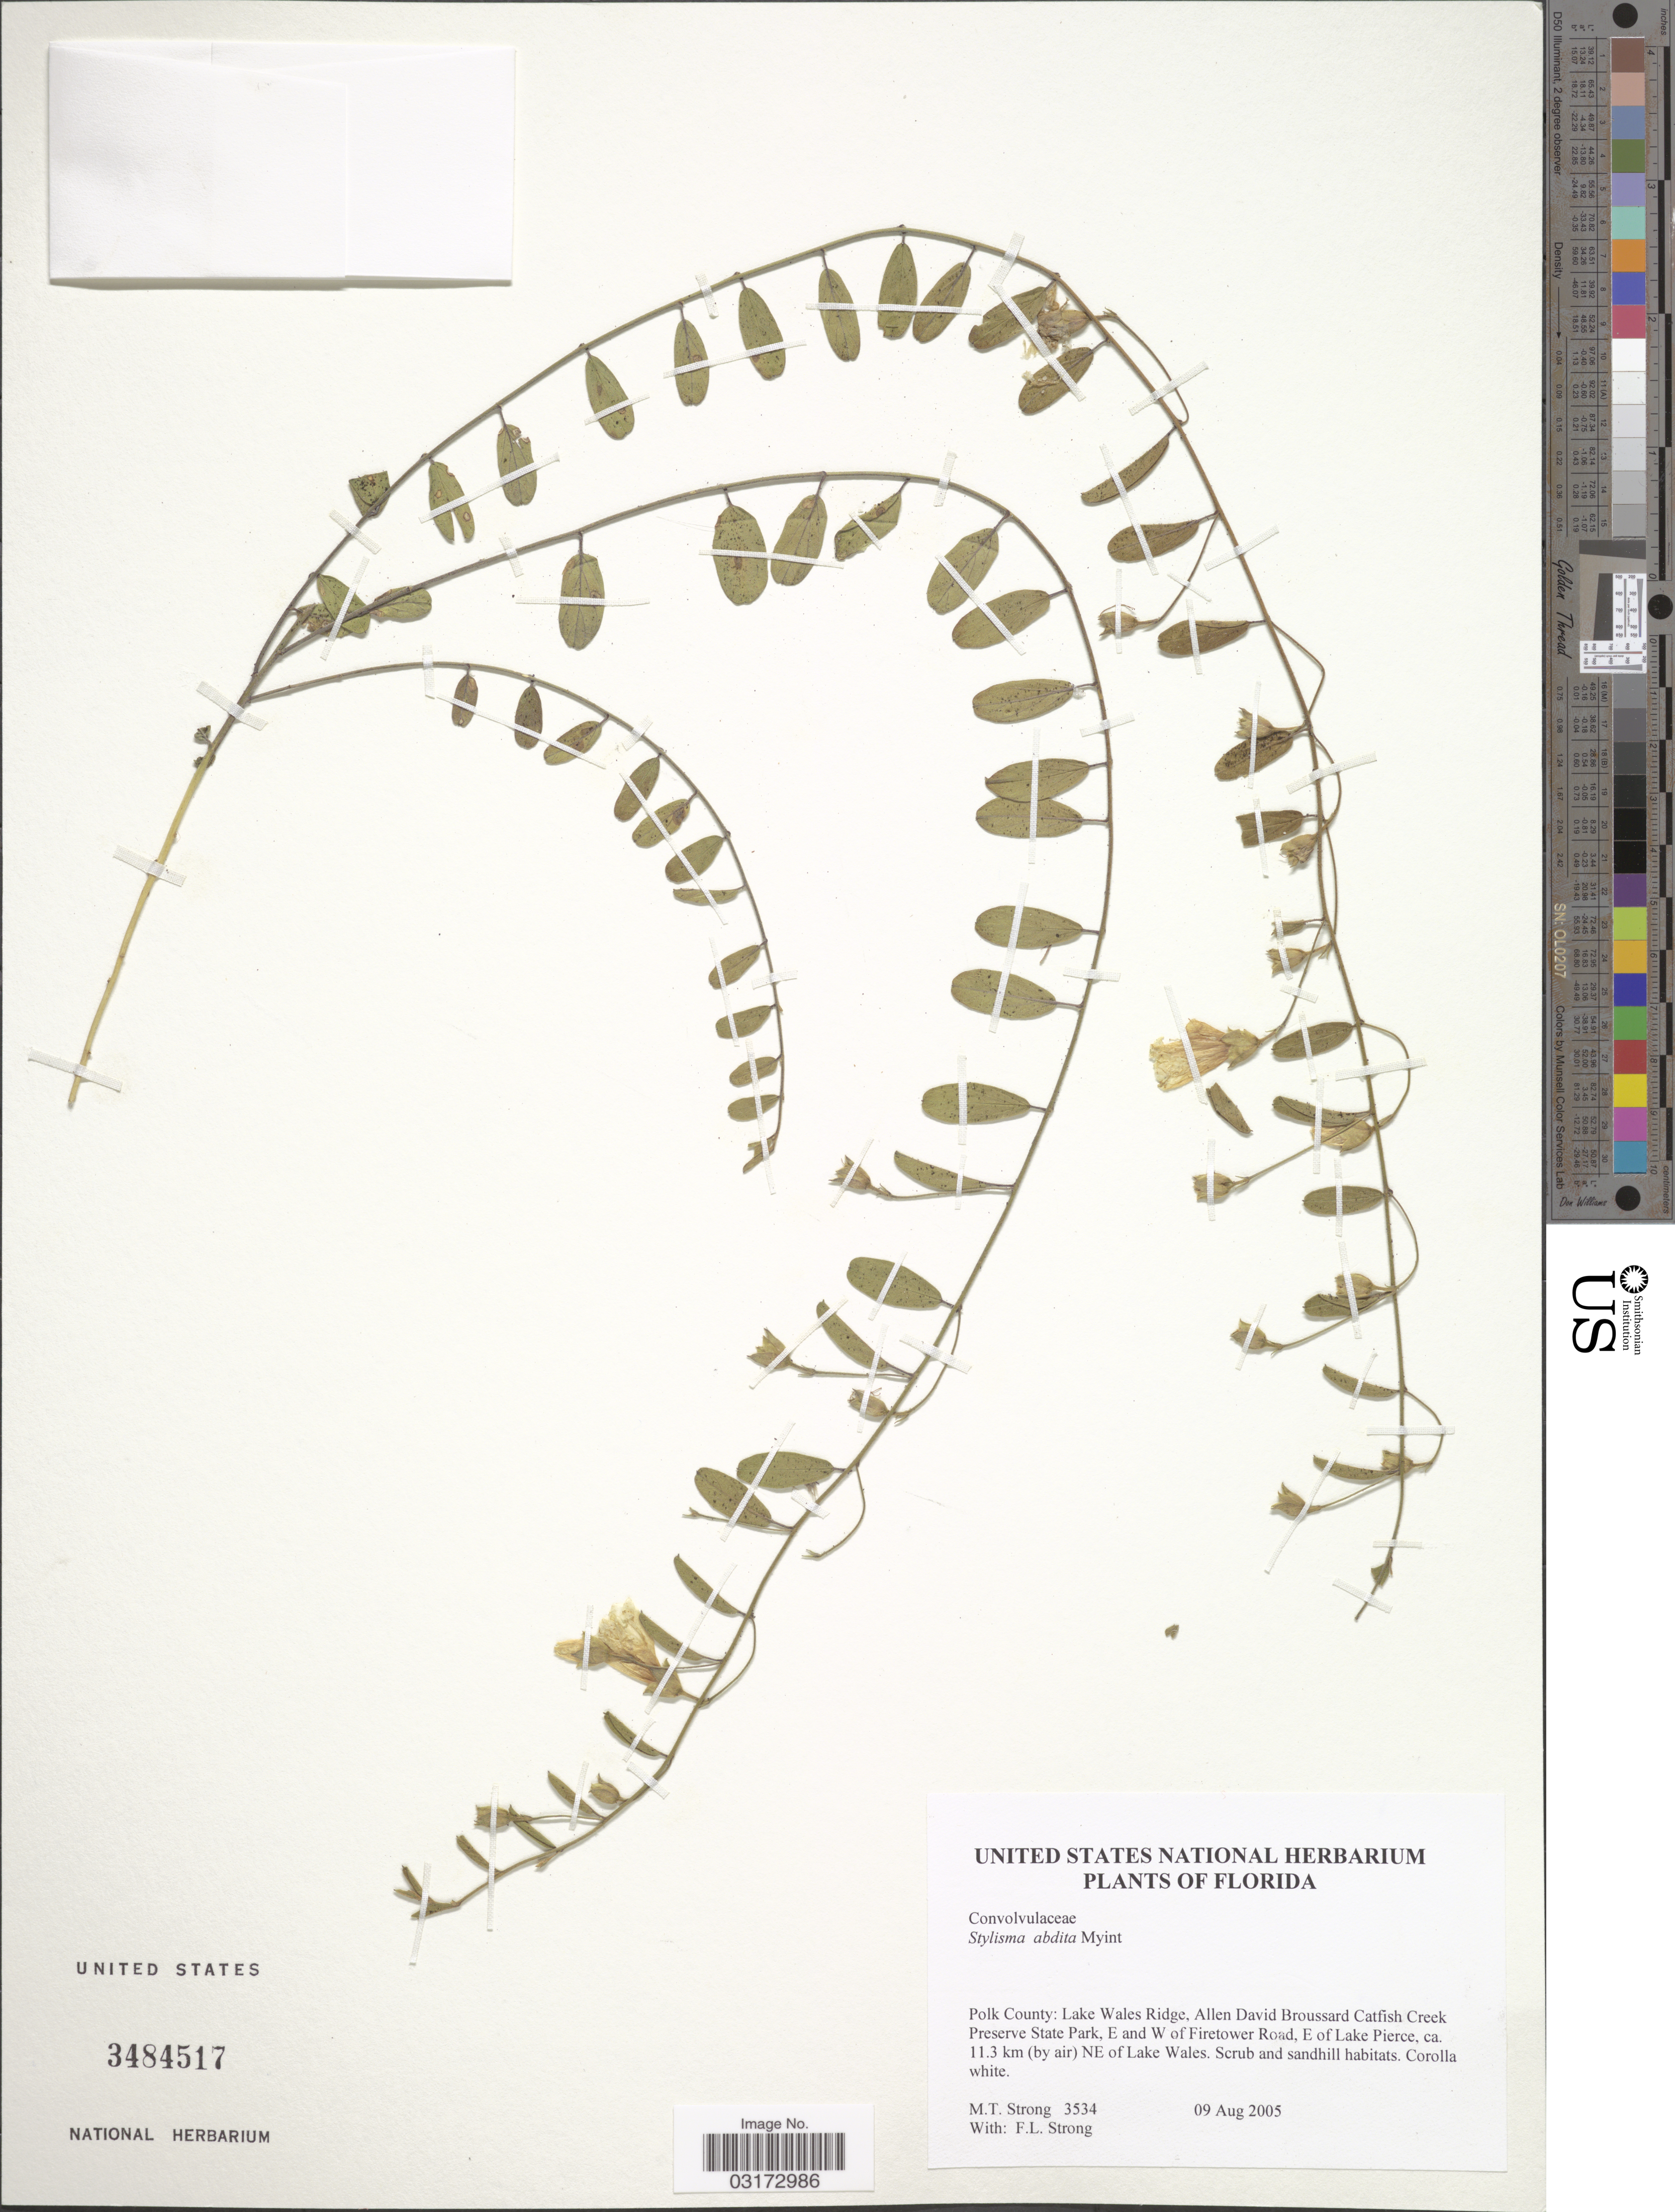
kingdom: Plantae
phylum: Tracheophyta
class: Magnoliopsida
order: Solanales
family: Convolvulaceae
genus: Bonamia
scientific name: Bonamia abdita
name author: R.W. Long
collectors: M. T. Strong & F. L. Strong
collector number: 3534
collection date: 2005-08-09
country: United States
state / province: Florida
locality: Polk County: Lake Wales Ridges, Allen David Broussard Catfish Creek Preserve State Park, E and W of Firetower Road, E of Lake Pierce, ca. 11.3 km (by air) NE of Lake Wales.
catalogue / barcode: US 3484517